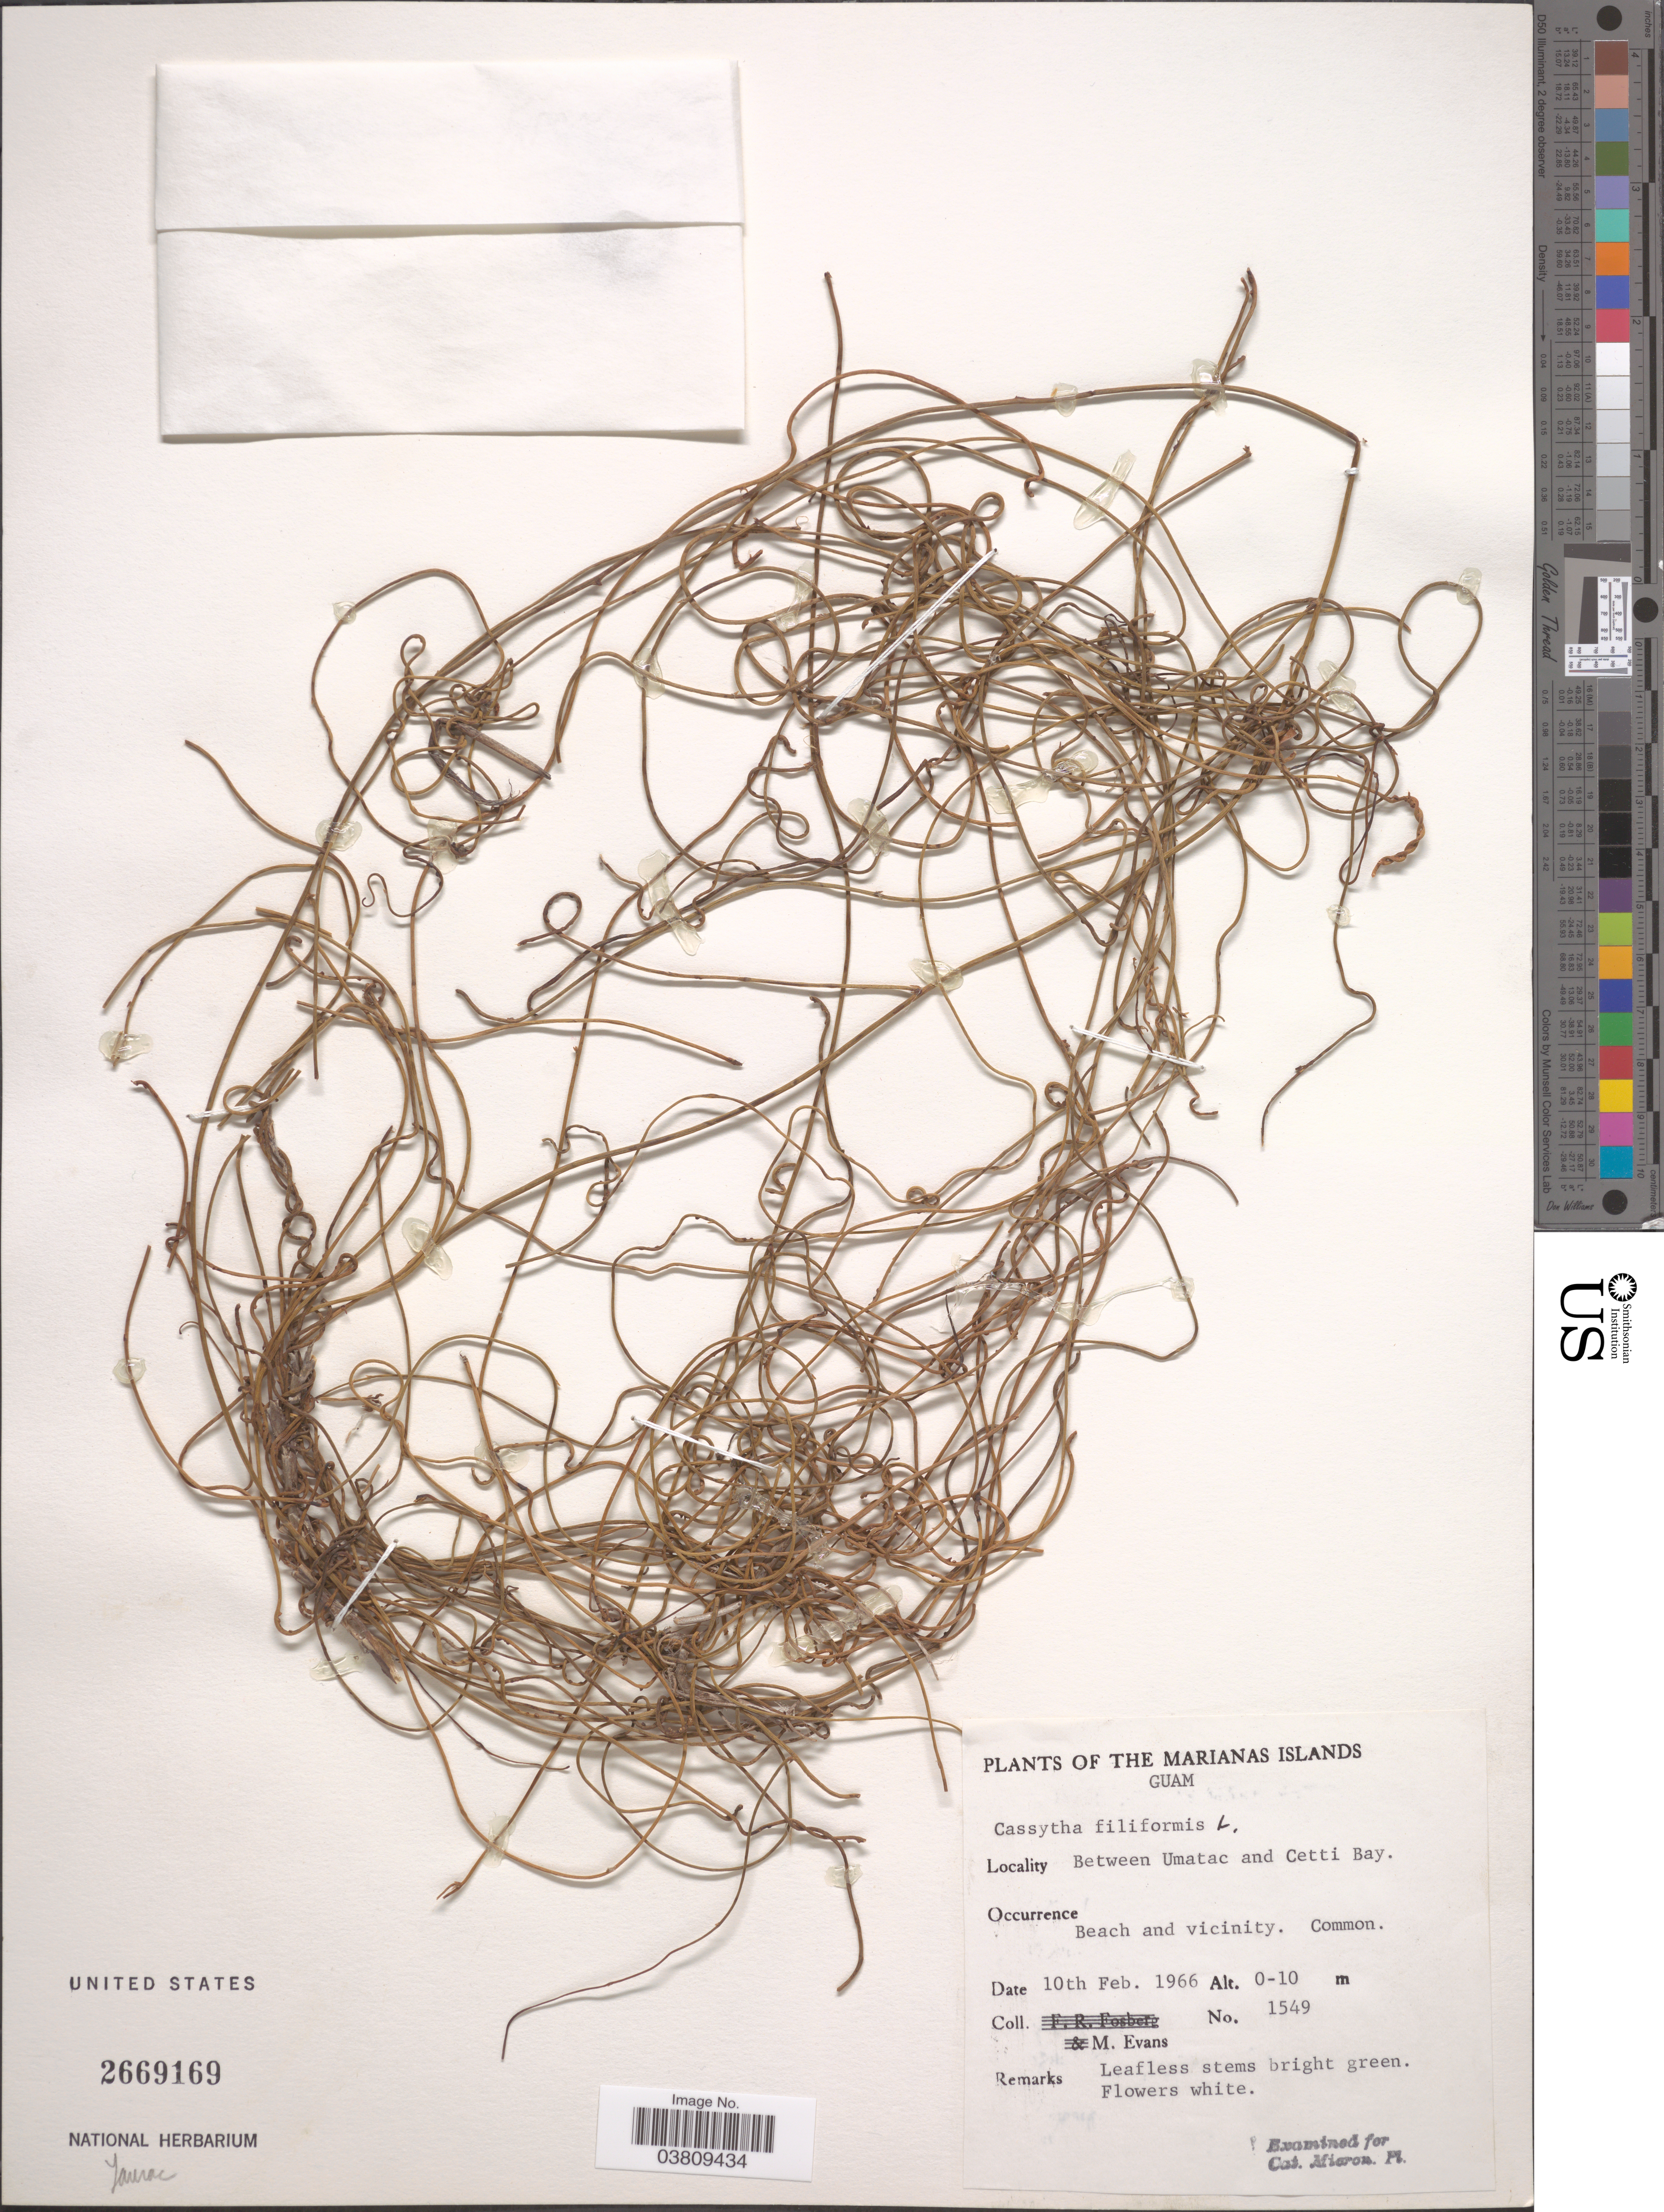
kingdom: Plantae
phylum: Tracheophyta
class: Magnoliopsida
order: Laurales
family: Lauraceae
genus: Cassytha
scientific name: Cassytha filiformis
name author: L.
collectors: M. Evans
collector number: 1549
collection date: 1966-02-10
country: Guam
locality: The Marianas Islands. Between Umatac and Cetti bay. Beach and vicinity.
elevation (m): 0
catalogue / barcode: US 2669169